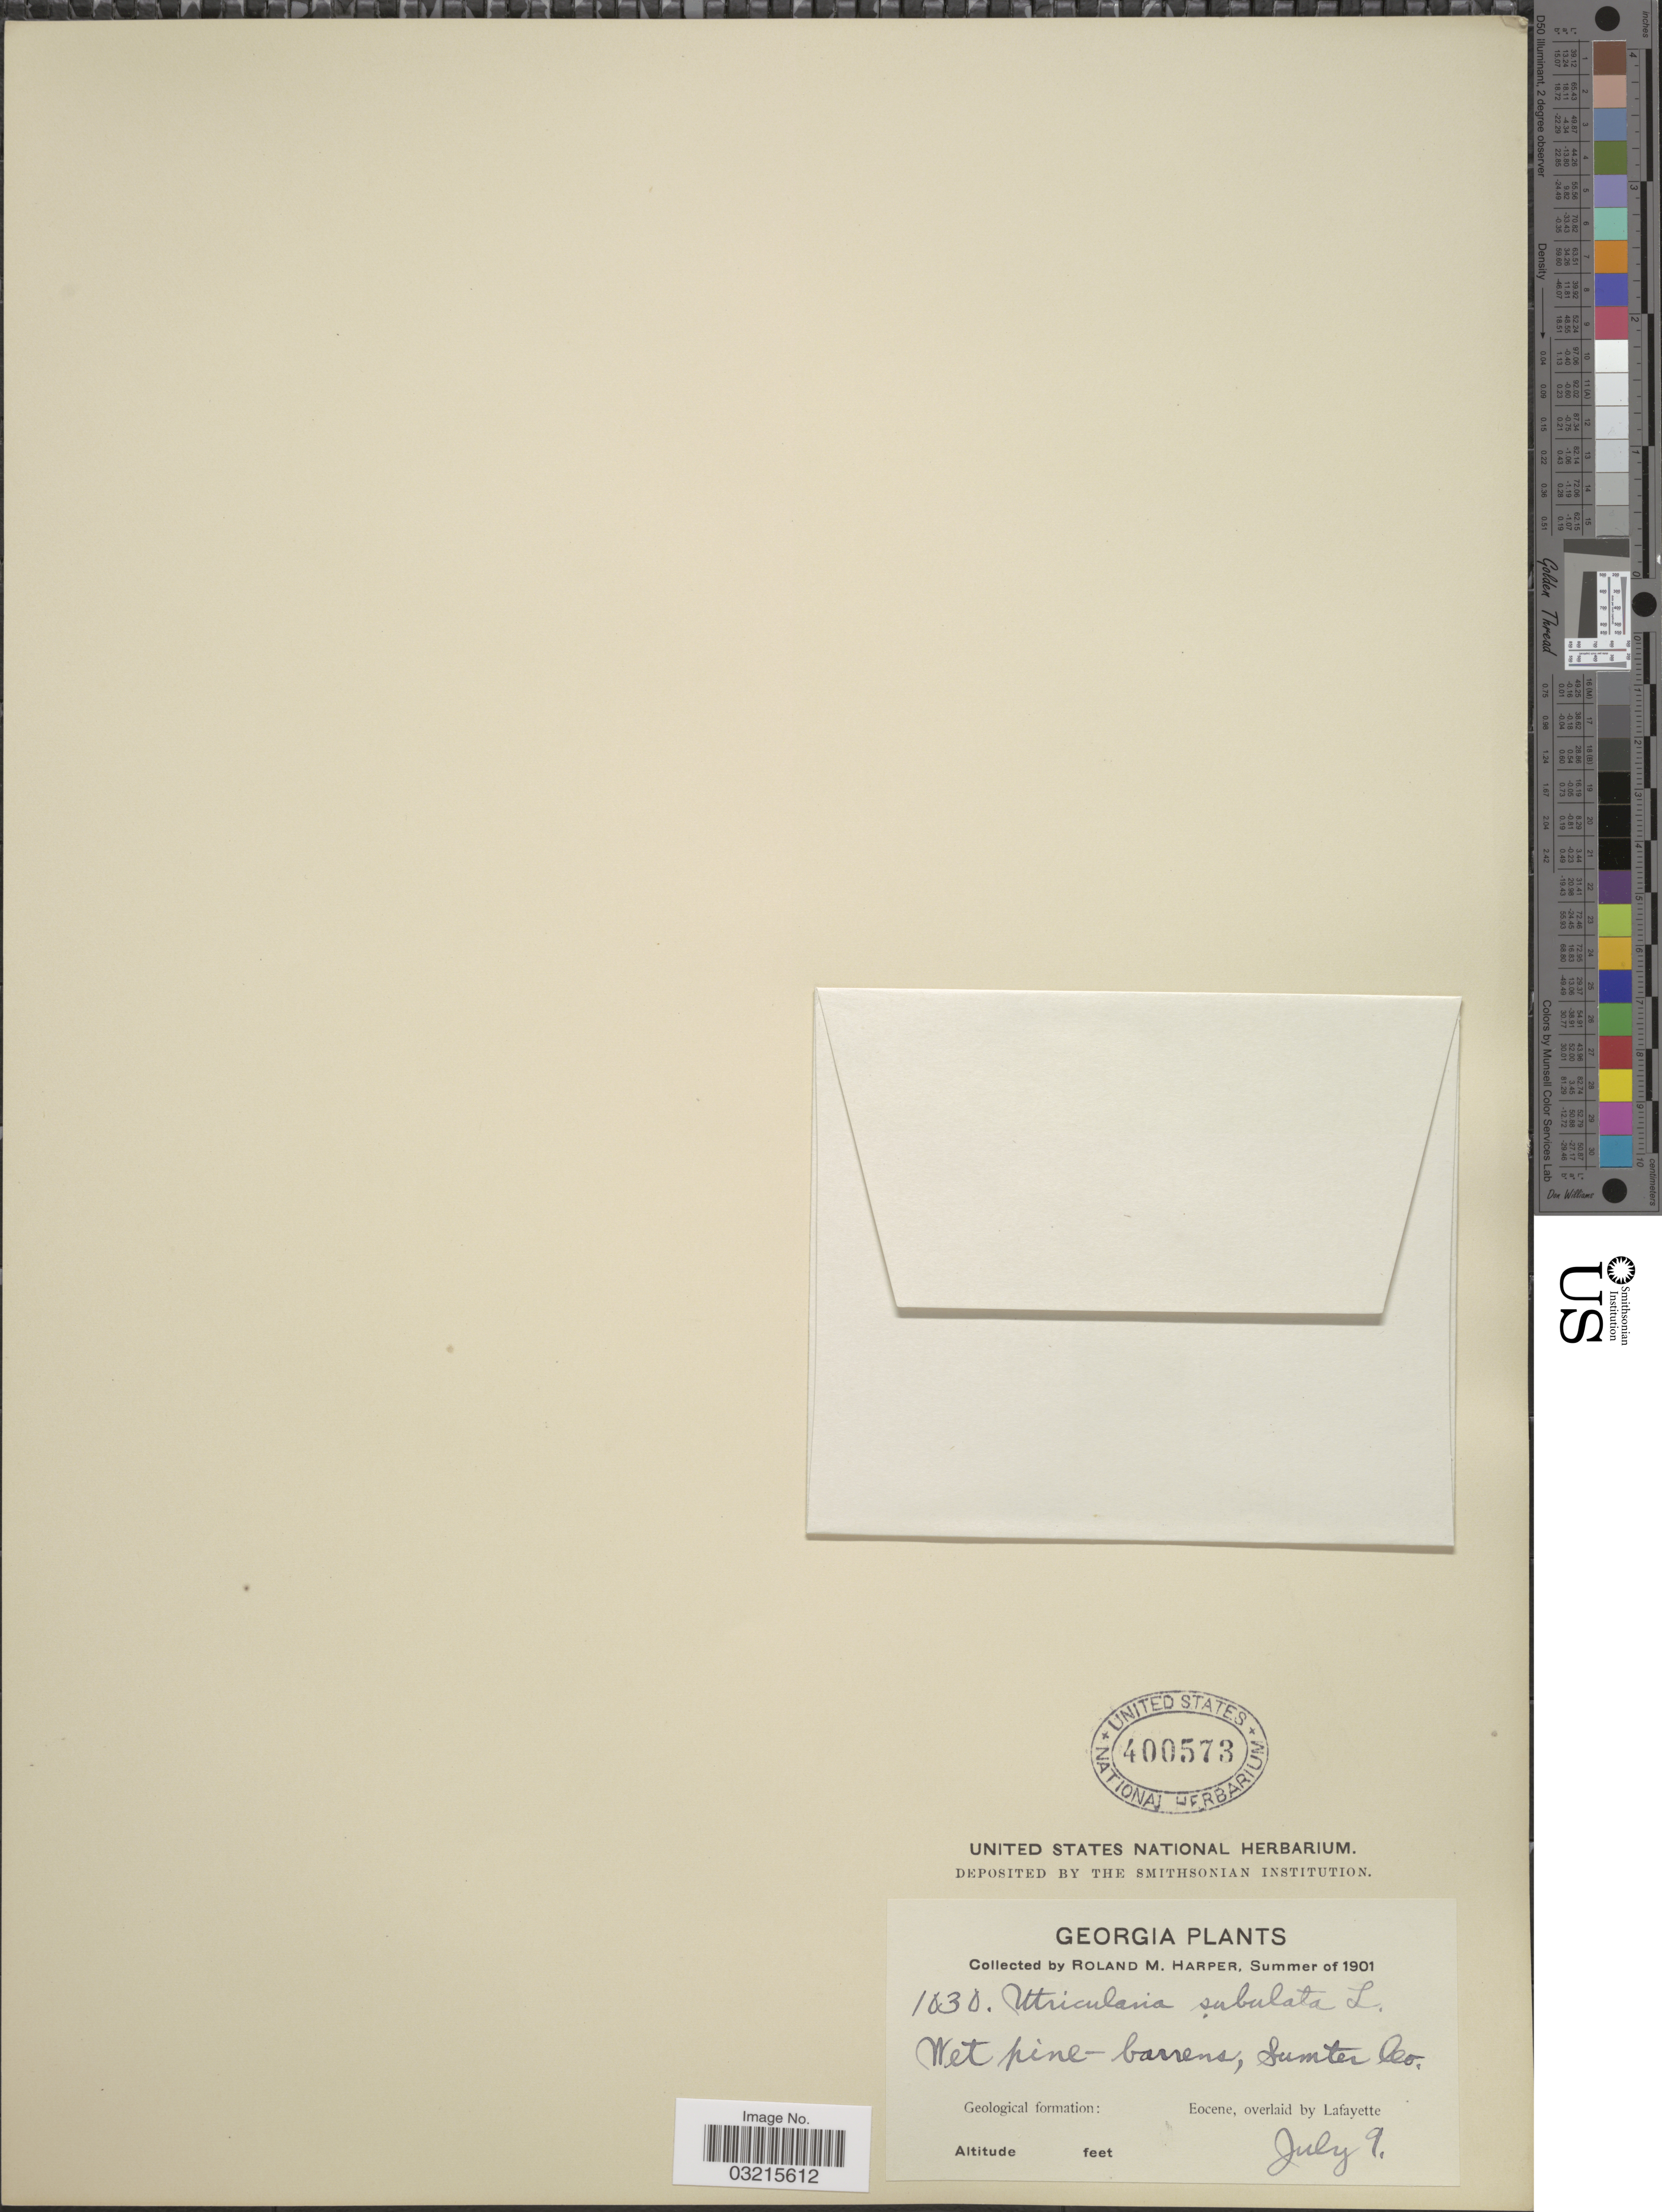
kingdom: Plantae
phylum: Tracheophyta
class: Magnoliopsida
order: Lamiales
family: Lentibulariaceae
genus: Utricularia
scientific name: Utricularia subulata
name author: L.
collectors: R. M. Harper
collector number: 1030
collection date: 1901-07-09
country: United States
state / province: Georgia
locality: Sumter Co., Geological formation: Eocene, overlaid by Lafayette.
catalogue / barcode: US 400573